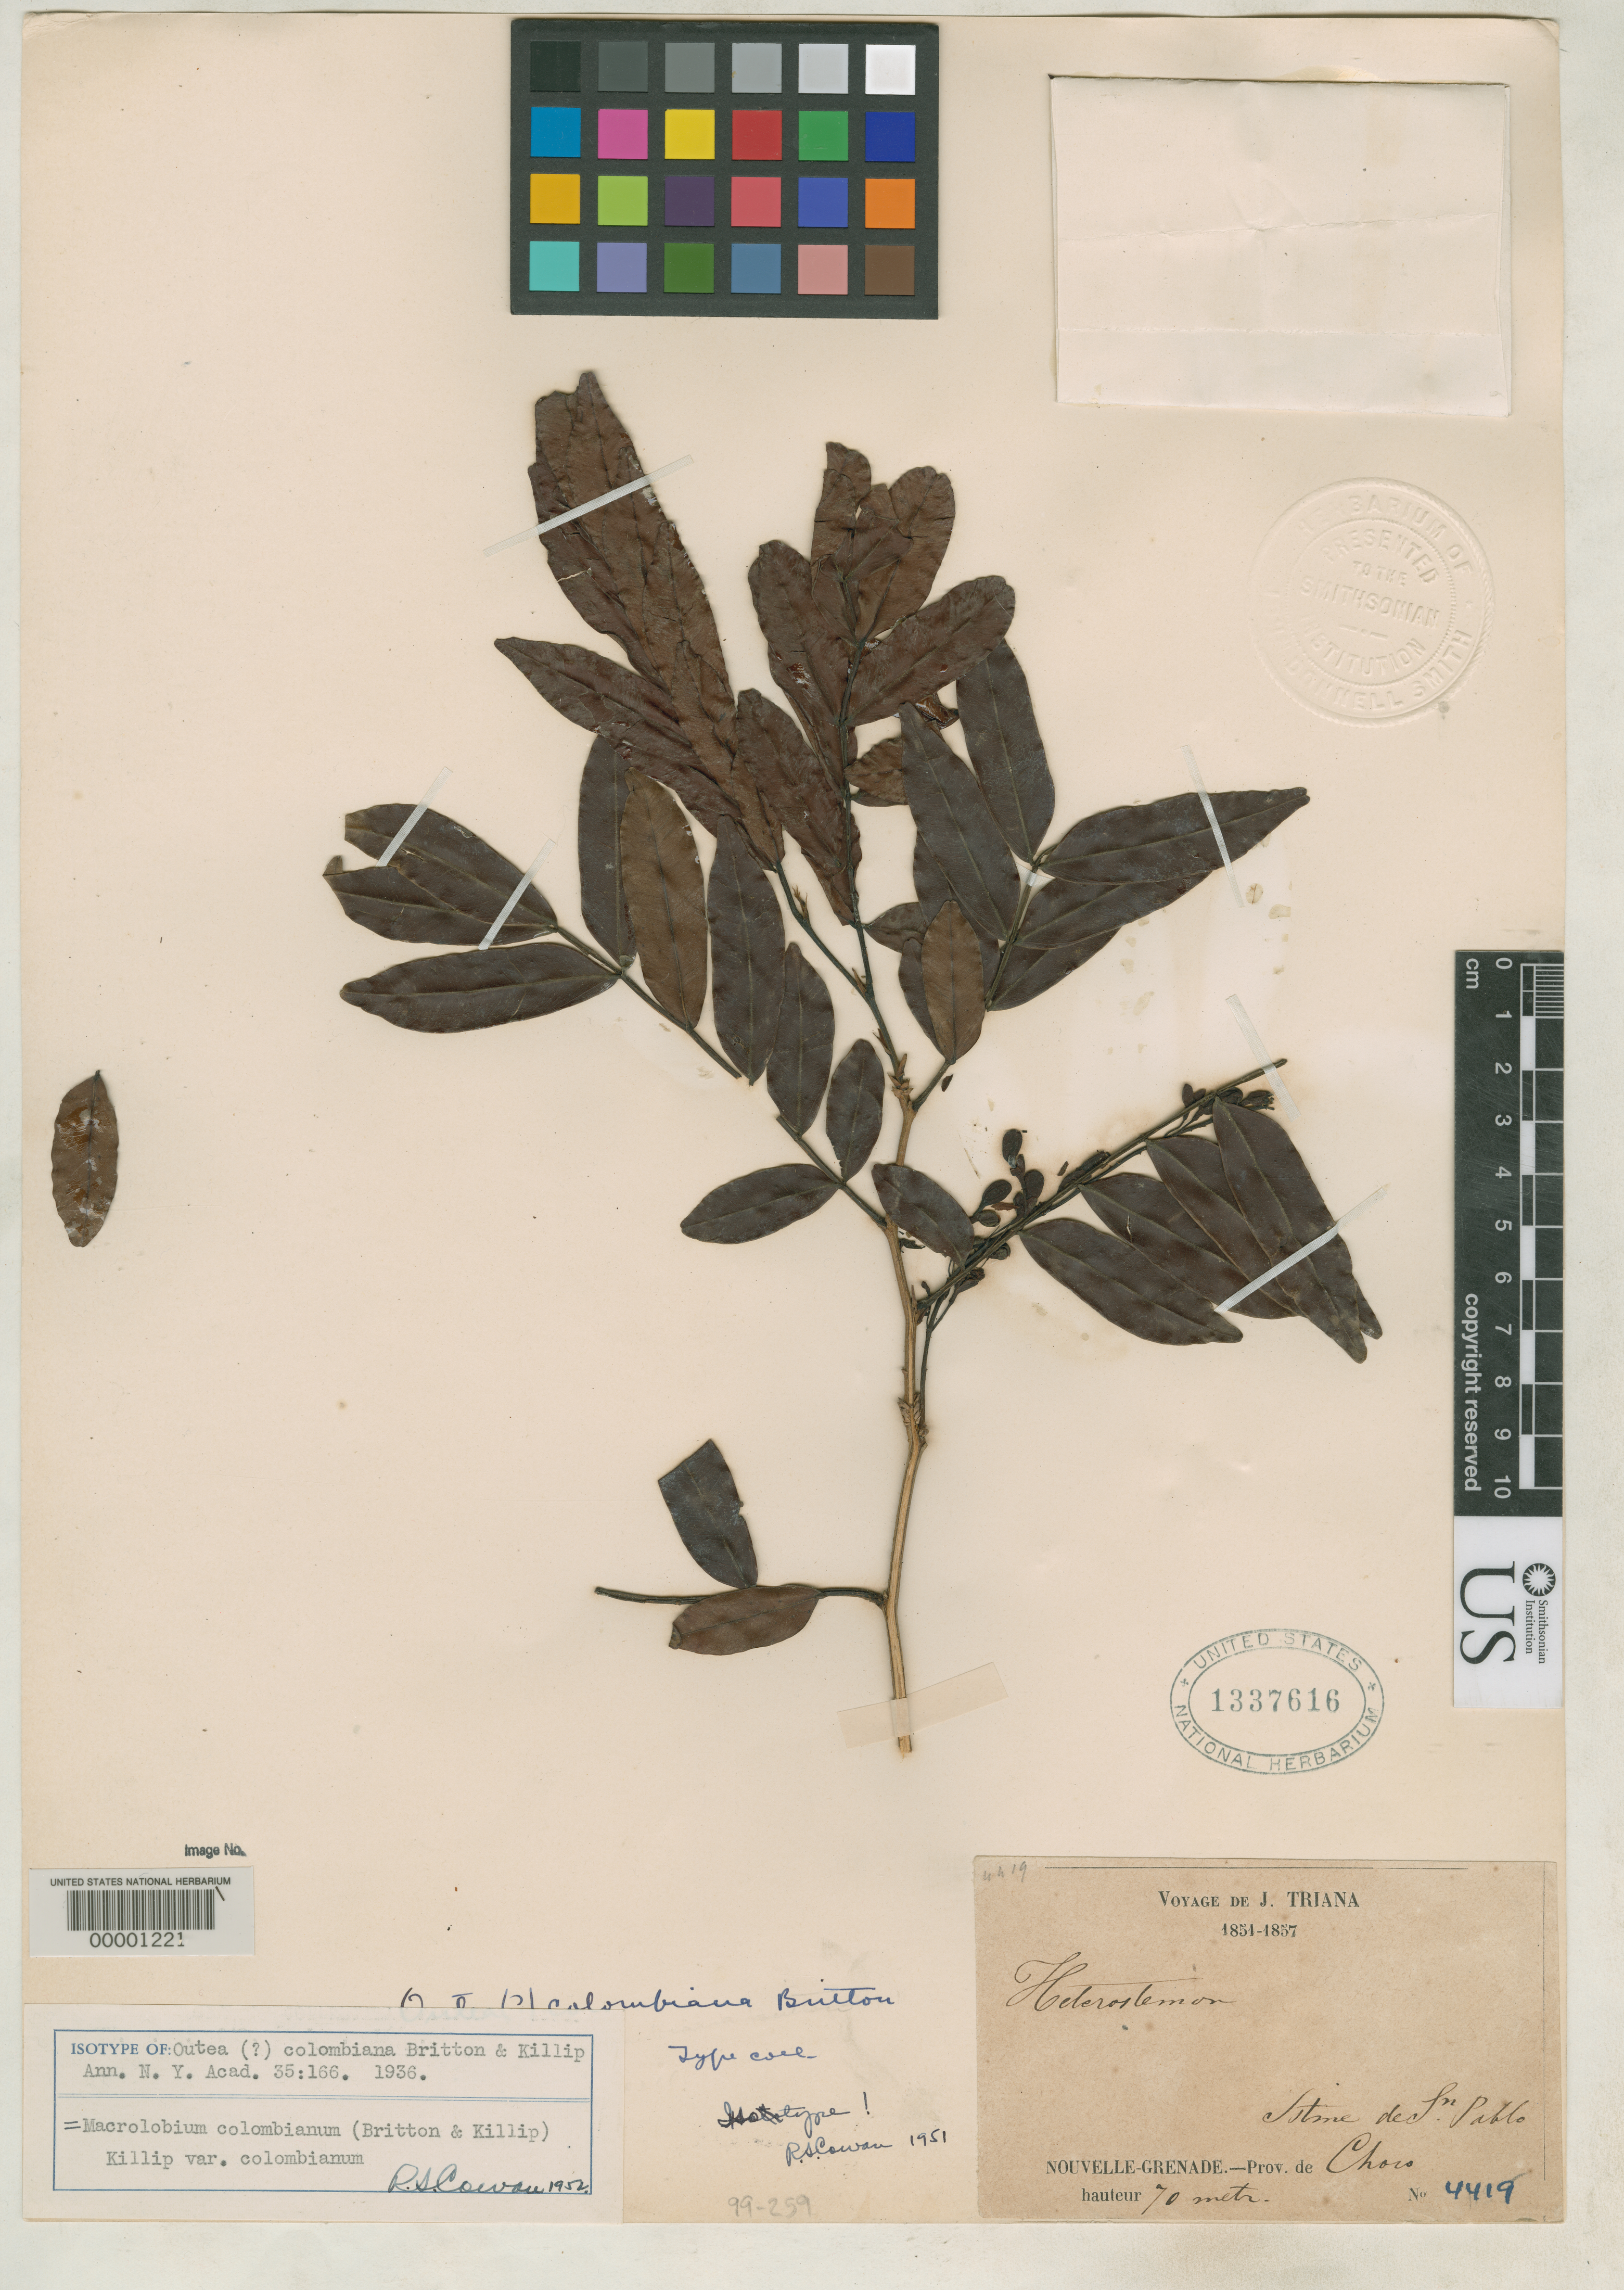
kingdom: Plantae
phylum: Tracheophyta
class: Magnoliopsida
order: Fabales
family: Fabaceae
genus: Outea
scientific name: Outea colombiana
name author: Britton & Killip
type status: Isotype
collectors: J. J. Triana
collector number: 4419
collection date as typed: Mar 1853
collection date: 1853-03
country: Colombia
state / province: Choco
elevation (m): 70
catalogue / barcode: US 1337616